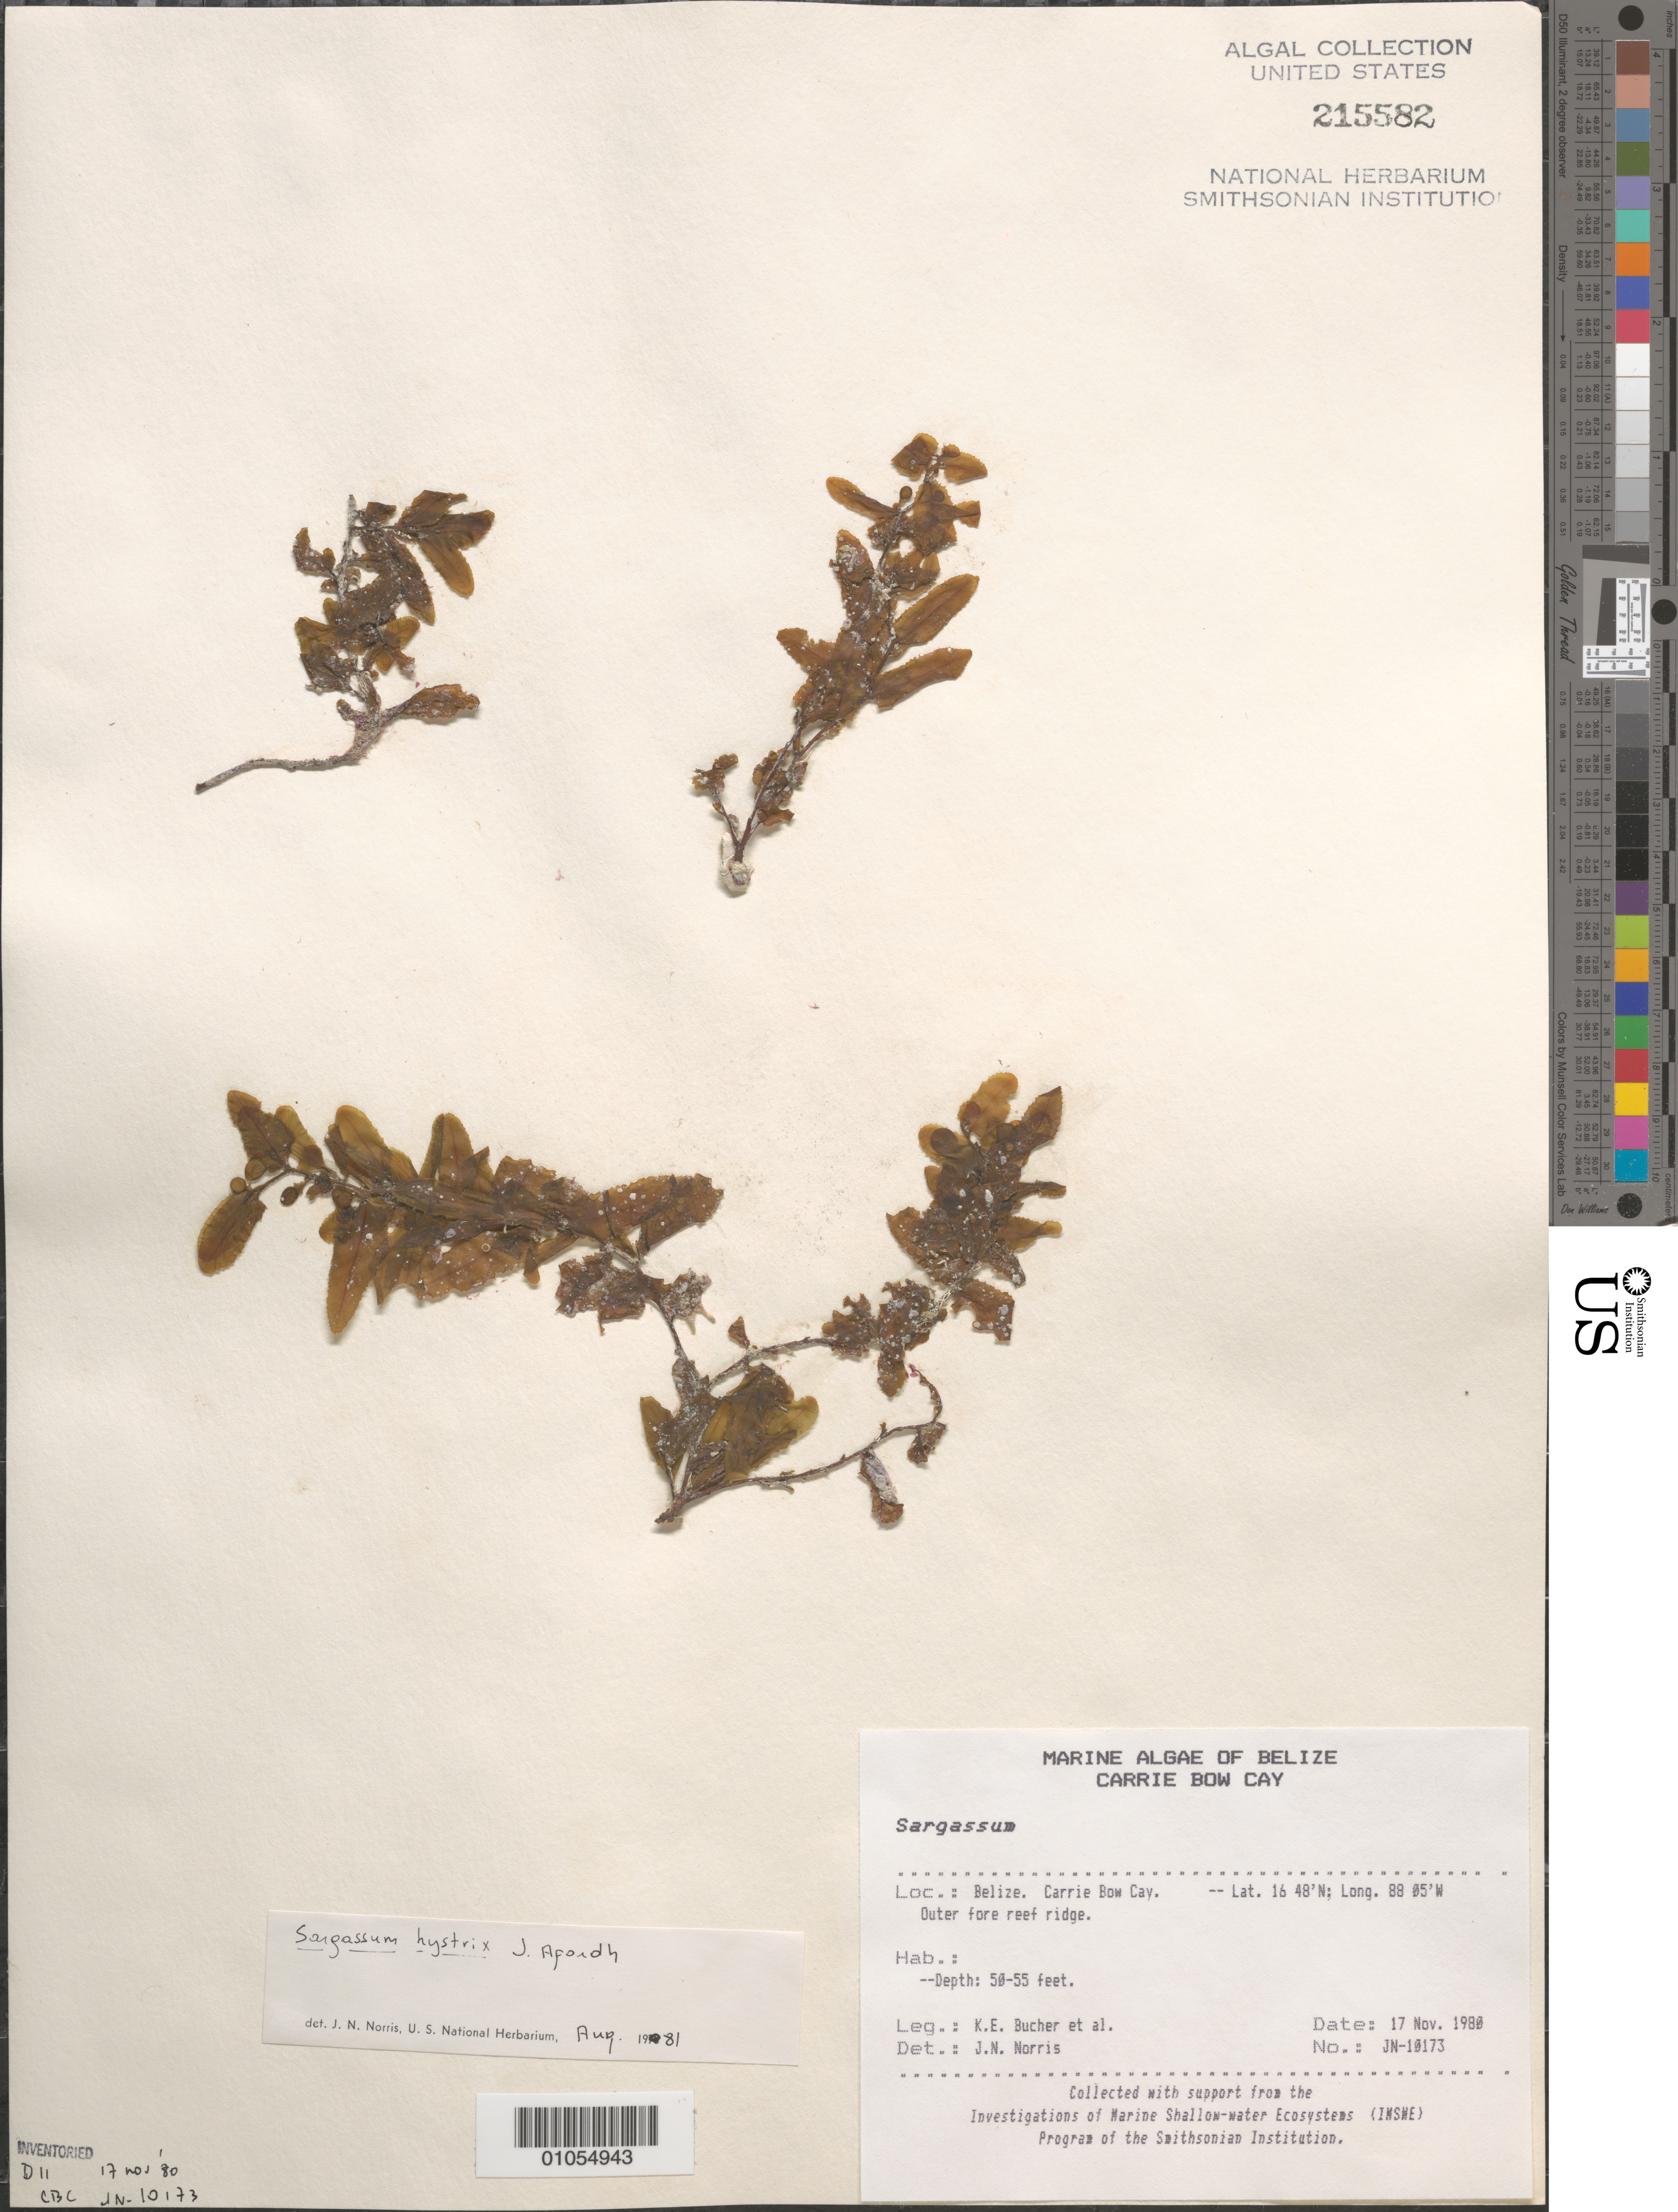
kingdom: Chromista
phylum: Ochrophyta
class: Phaeophyceae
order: Fucales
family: Sargassaceae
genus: Sargassum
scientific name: Sargassum hystrix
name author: J. Agardh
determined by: Norris, James N.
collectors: K. E. Bucher & et al.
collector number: JN-10173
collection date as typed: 17 Nov 1980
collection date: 1980-11-17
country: Belize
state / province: Stann Creek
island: Carrie Bow Cay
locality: Outer fore reef ridge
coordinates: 16 48'N, 88 05'W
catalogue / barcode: US 215582